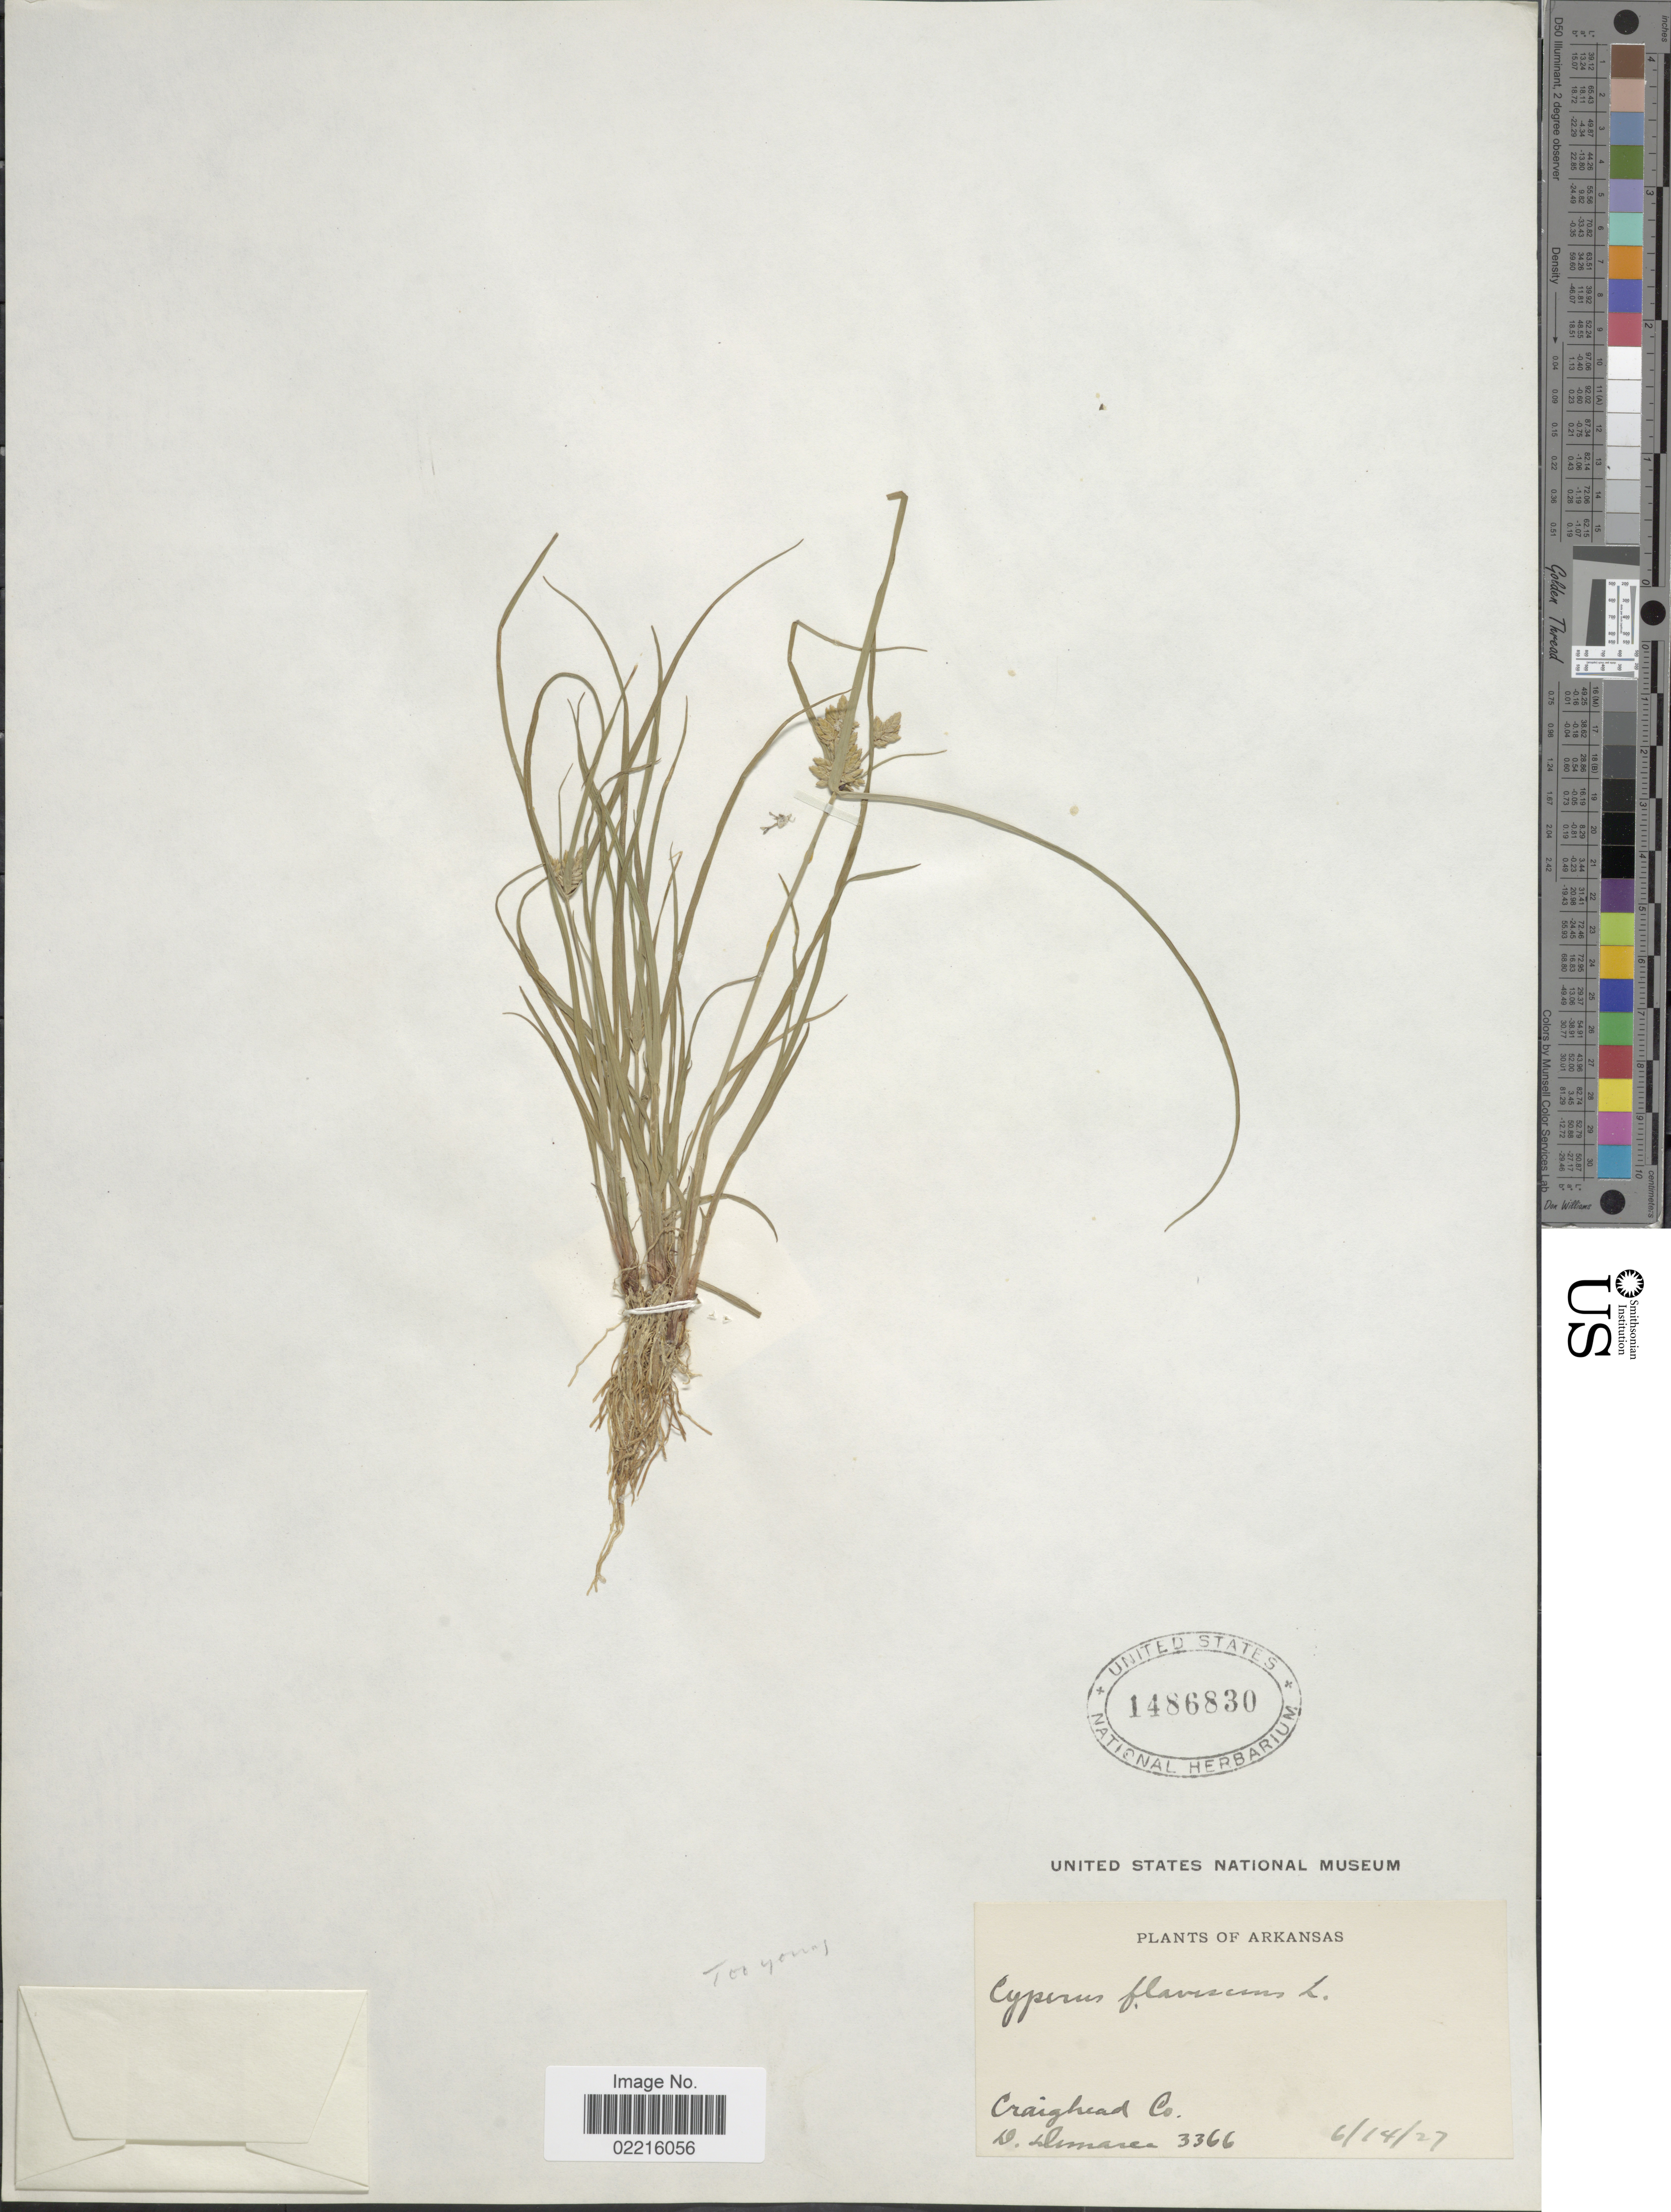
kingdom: Plantae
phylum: Tracheophyta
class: Liliopsida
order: Poales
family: Cyperaceae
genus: Cyperus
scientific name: Cyperus flavescens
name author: L.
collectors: D. Demaree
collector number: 3366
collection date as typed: Transcribed d/m/y: 14/6/27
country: United States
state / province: Arkansas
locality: Craighead Co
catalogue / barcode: US 1486830